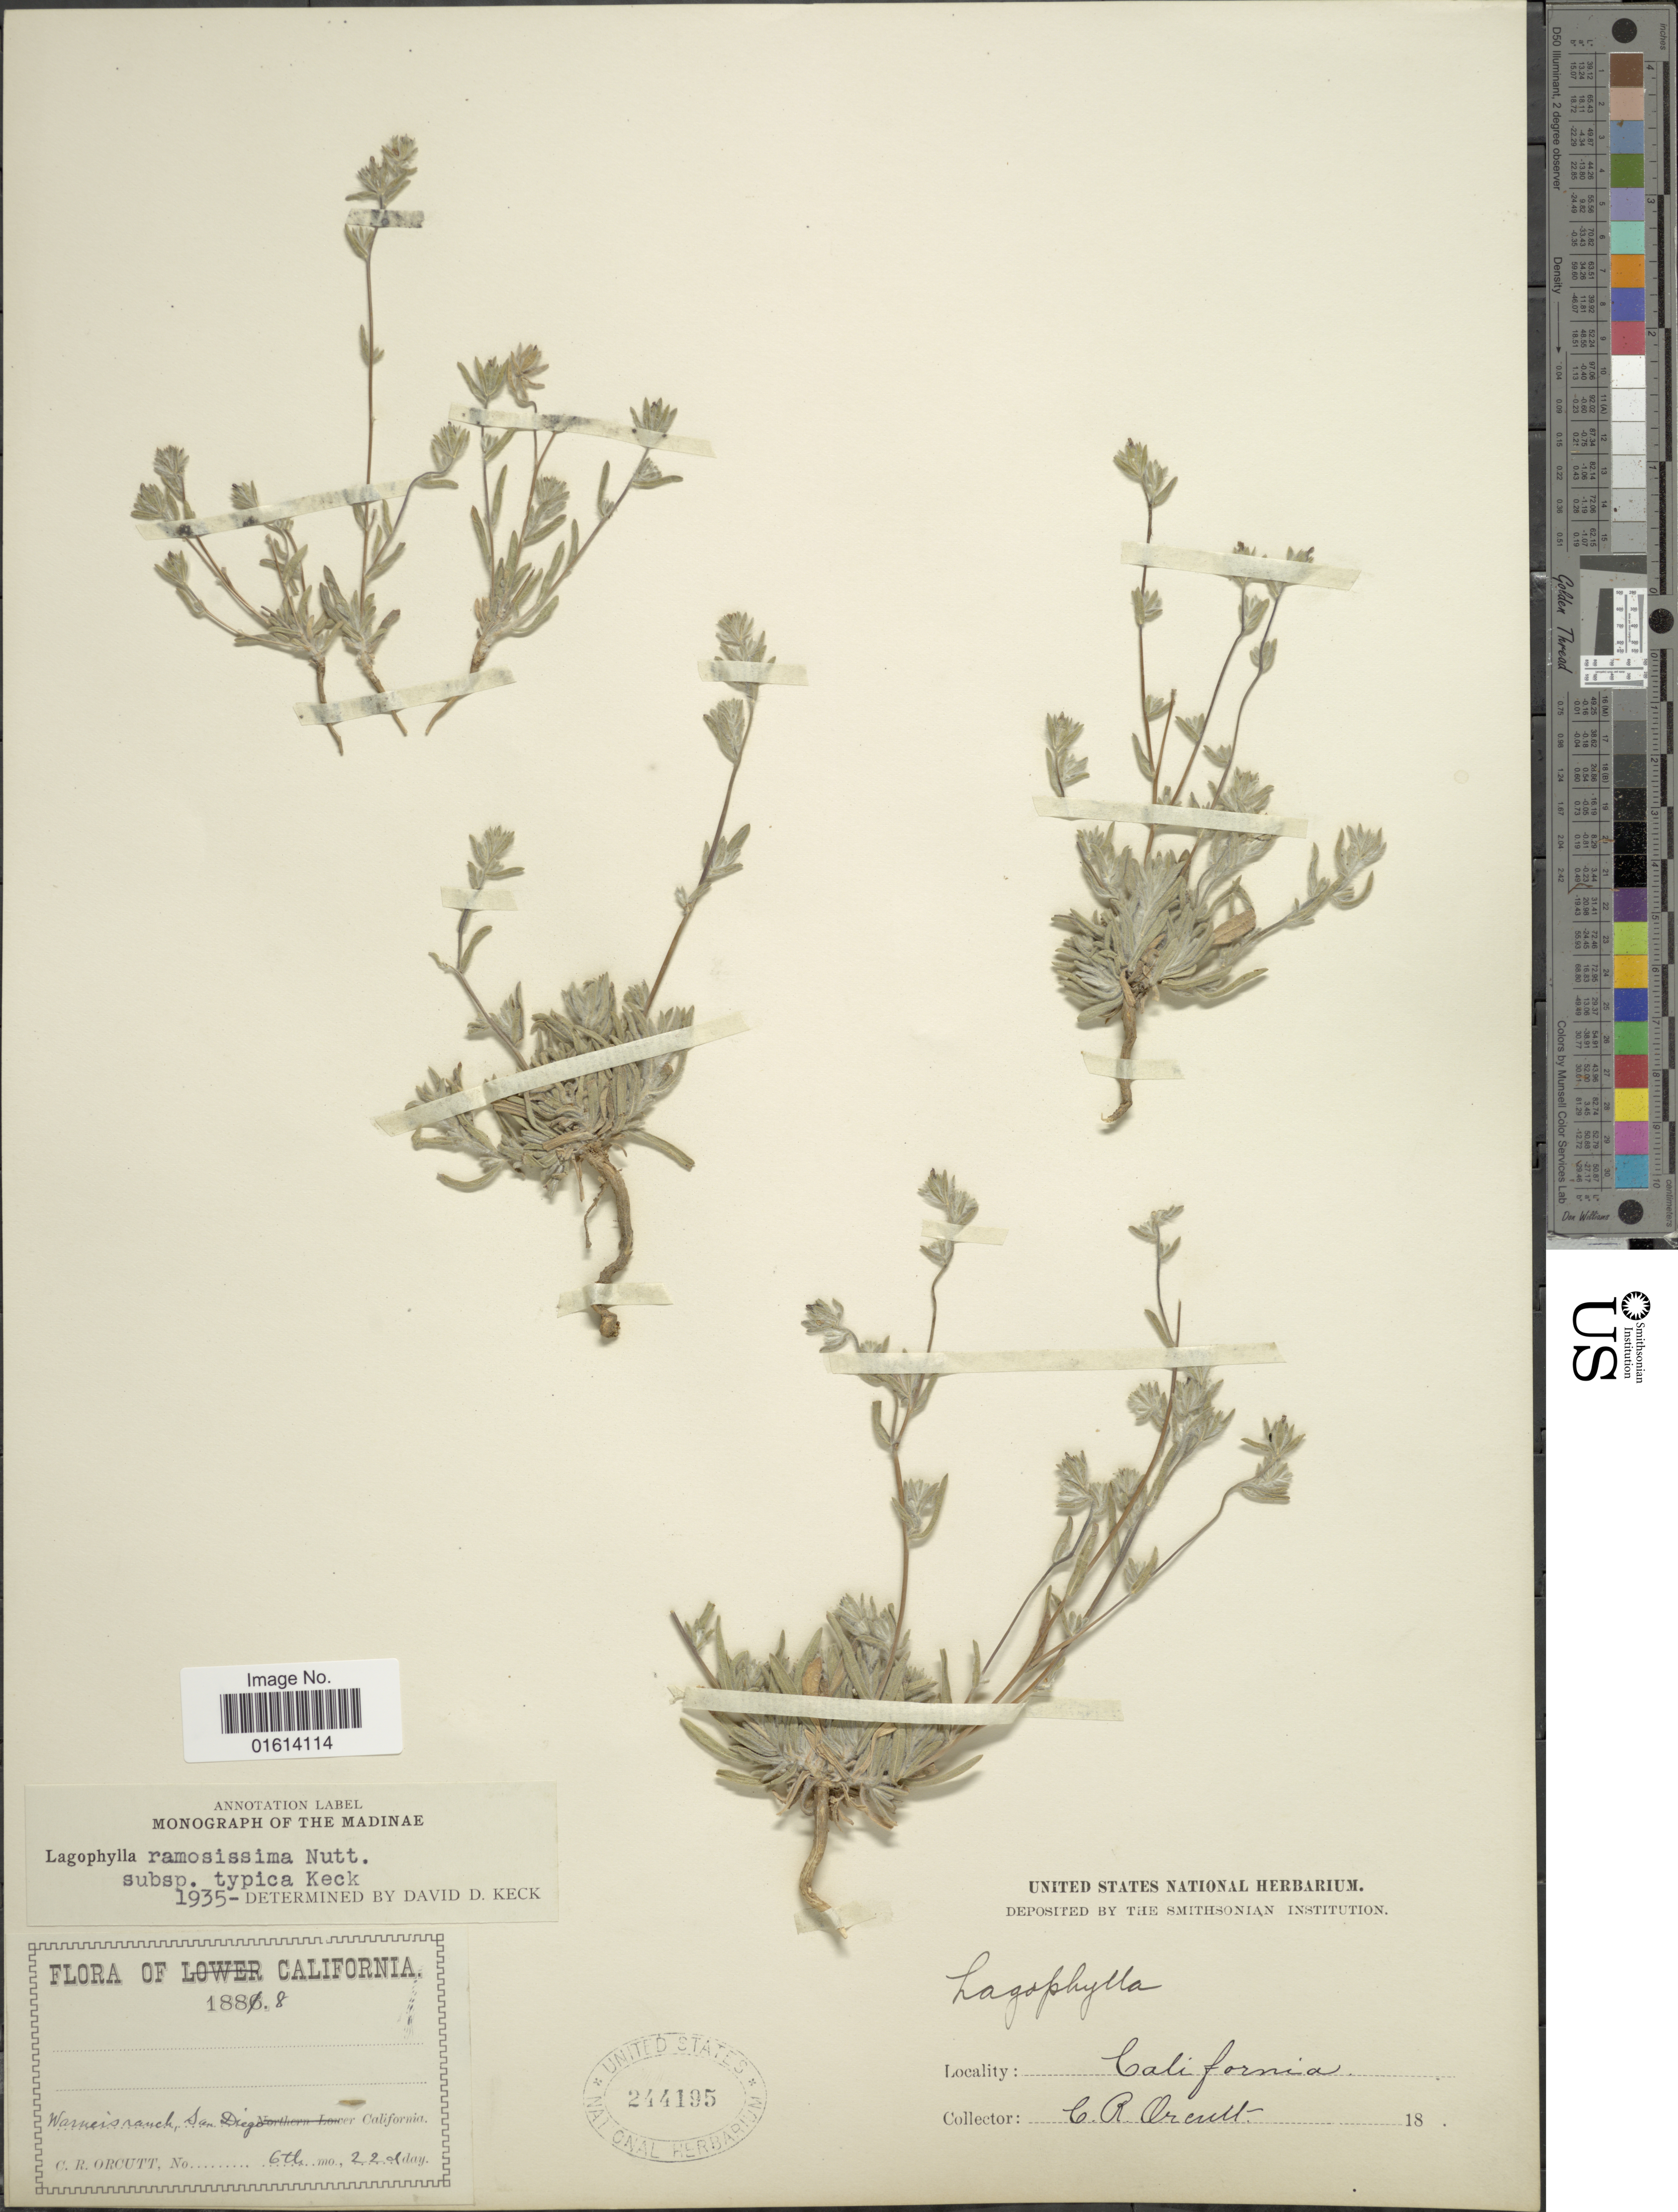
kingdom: Plantae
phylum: Tracheophyta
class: Magnoliopsida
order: Asterales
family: Asteraceae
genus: Lagophylla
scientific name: Lagophylla ramosissima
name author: Nutt.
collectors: C. R. Orcutt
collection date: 1888-06-22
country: United States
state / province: California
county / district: San Diego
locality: Warner's Ranch, San Diego, California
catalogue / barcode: US 244195